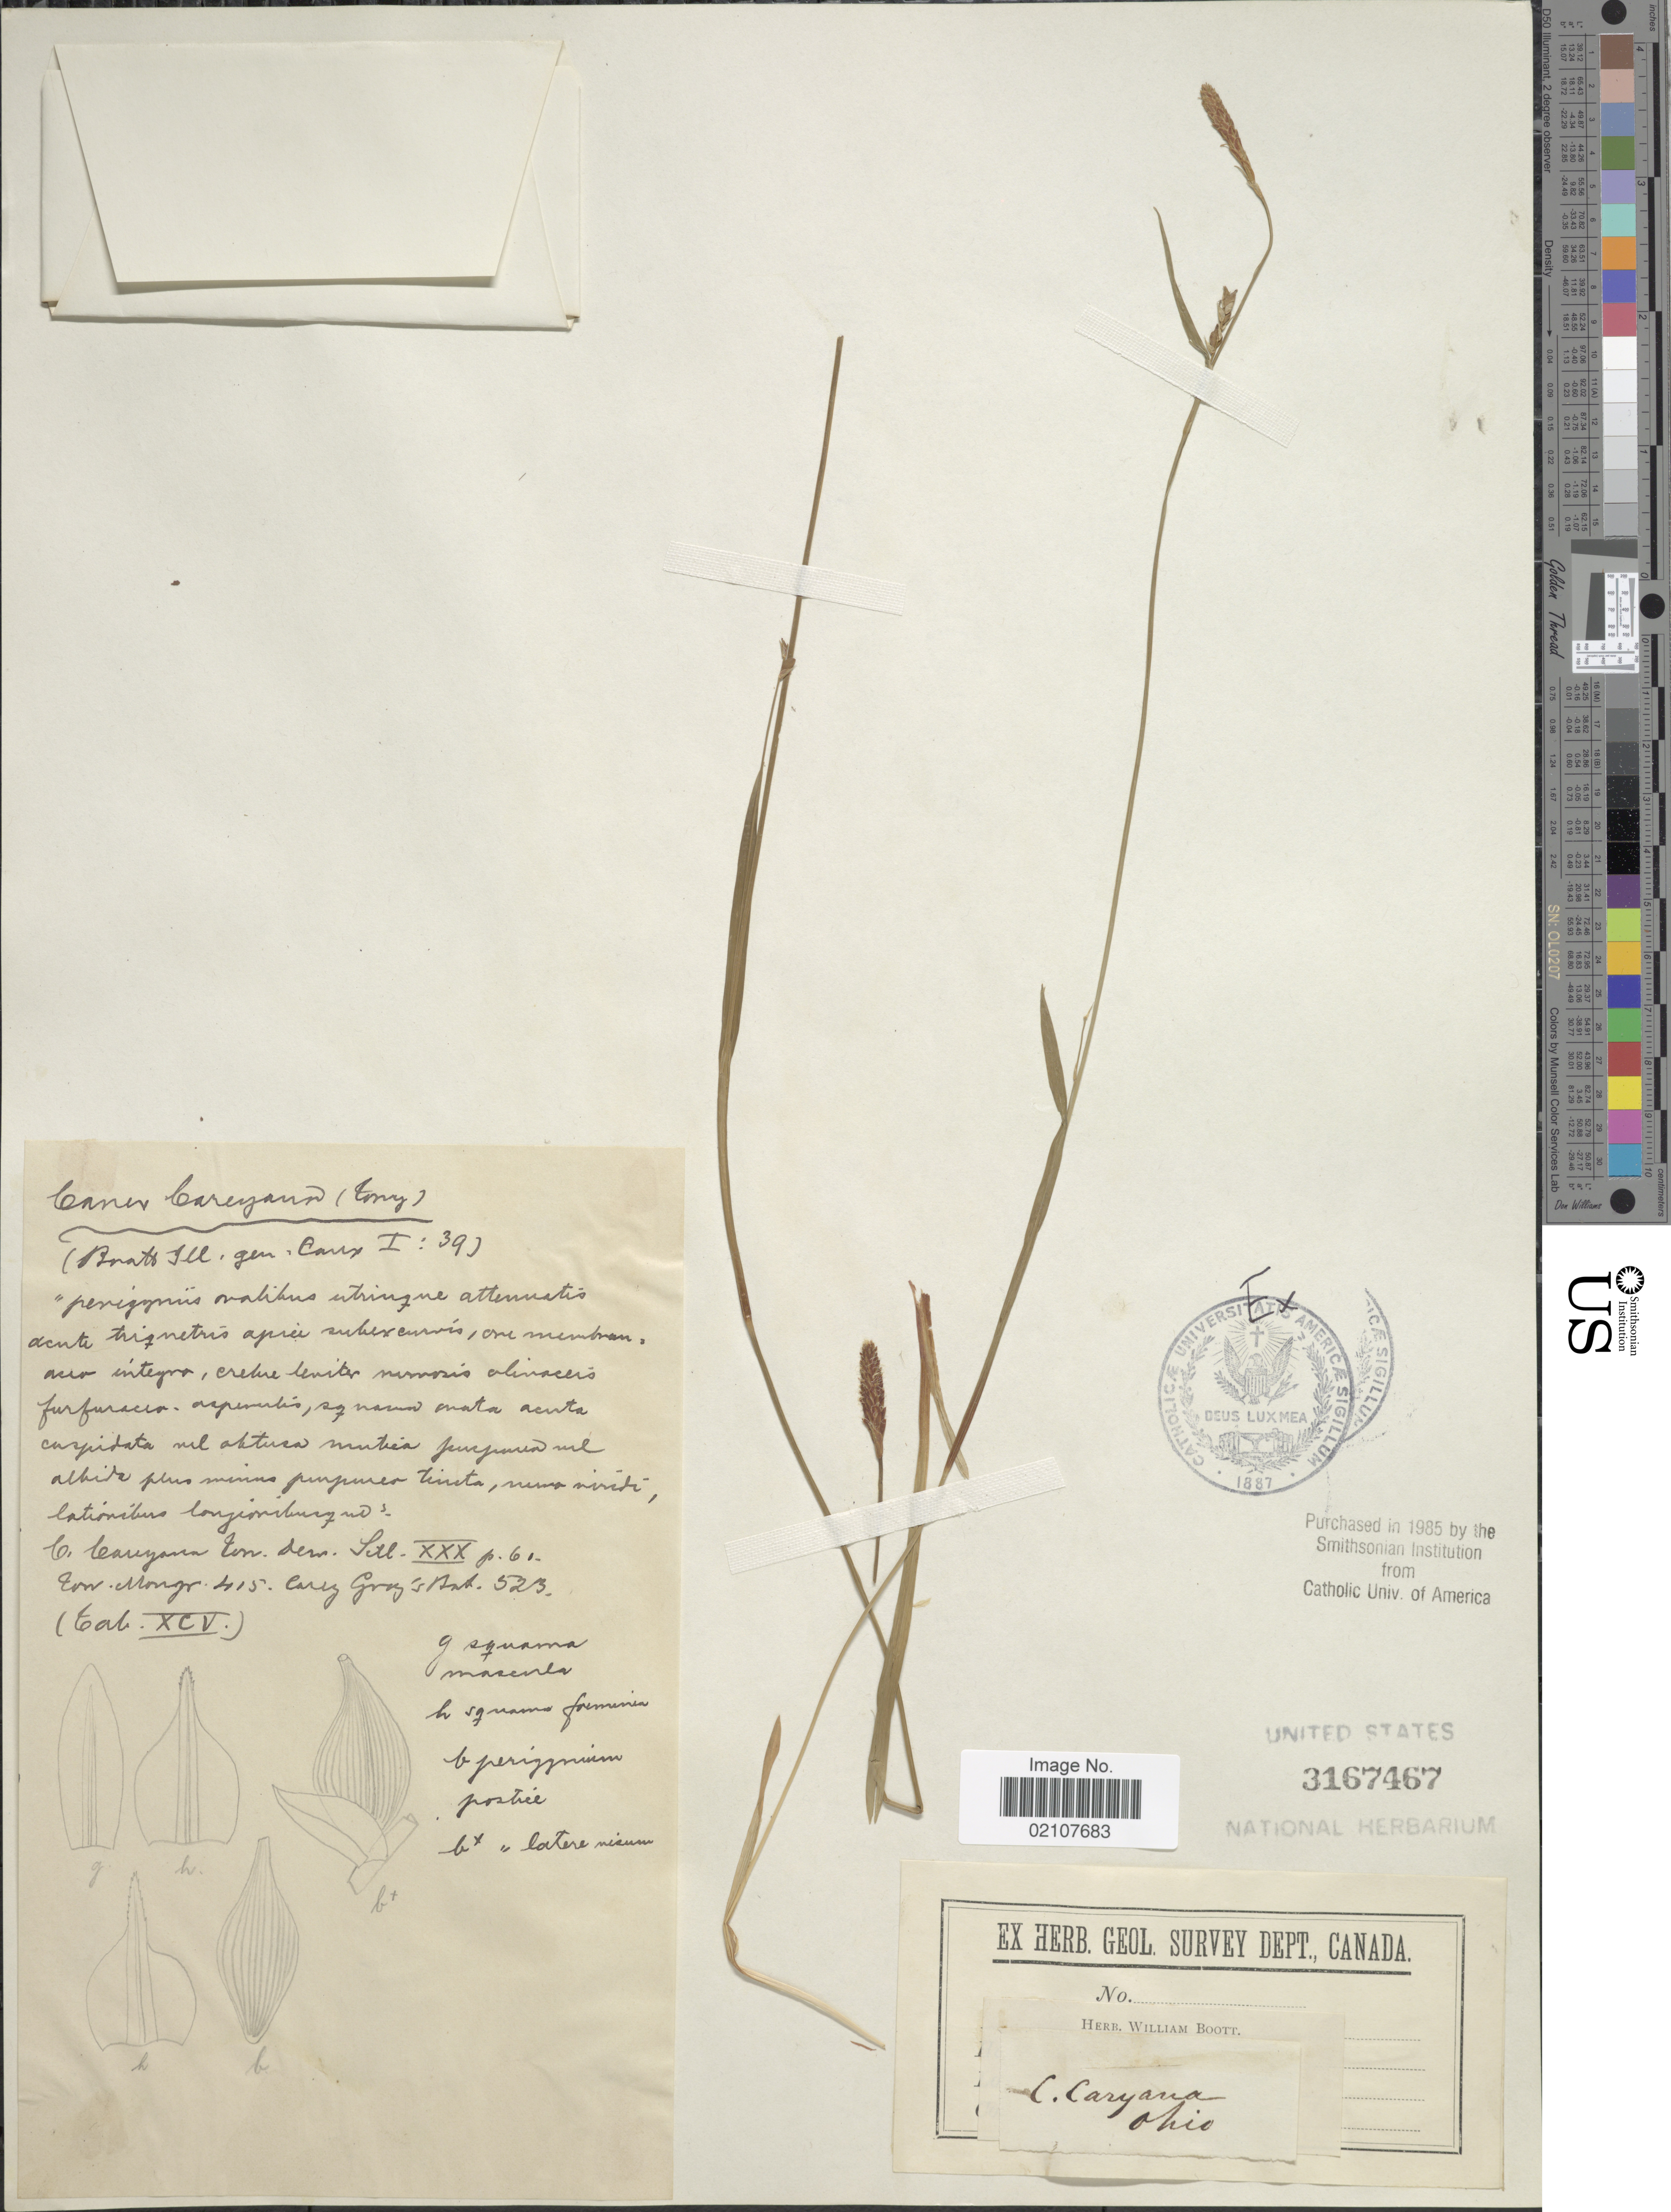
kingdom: Plantae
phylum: Tracheophyta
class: Liliopsida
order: Poales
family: Cyperaceae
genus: Carex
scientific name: Carex careyana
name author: Torr. ex Dewey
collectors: ex herb. William Boott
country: United States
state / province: Ohio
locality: Ohio.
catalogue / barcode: US 3167467